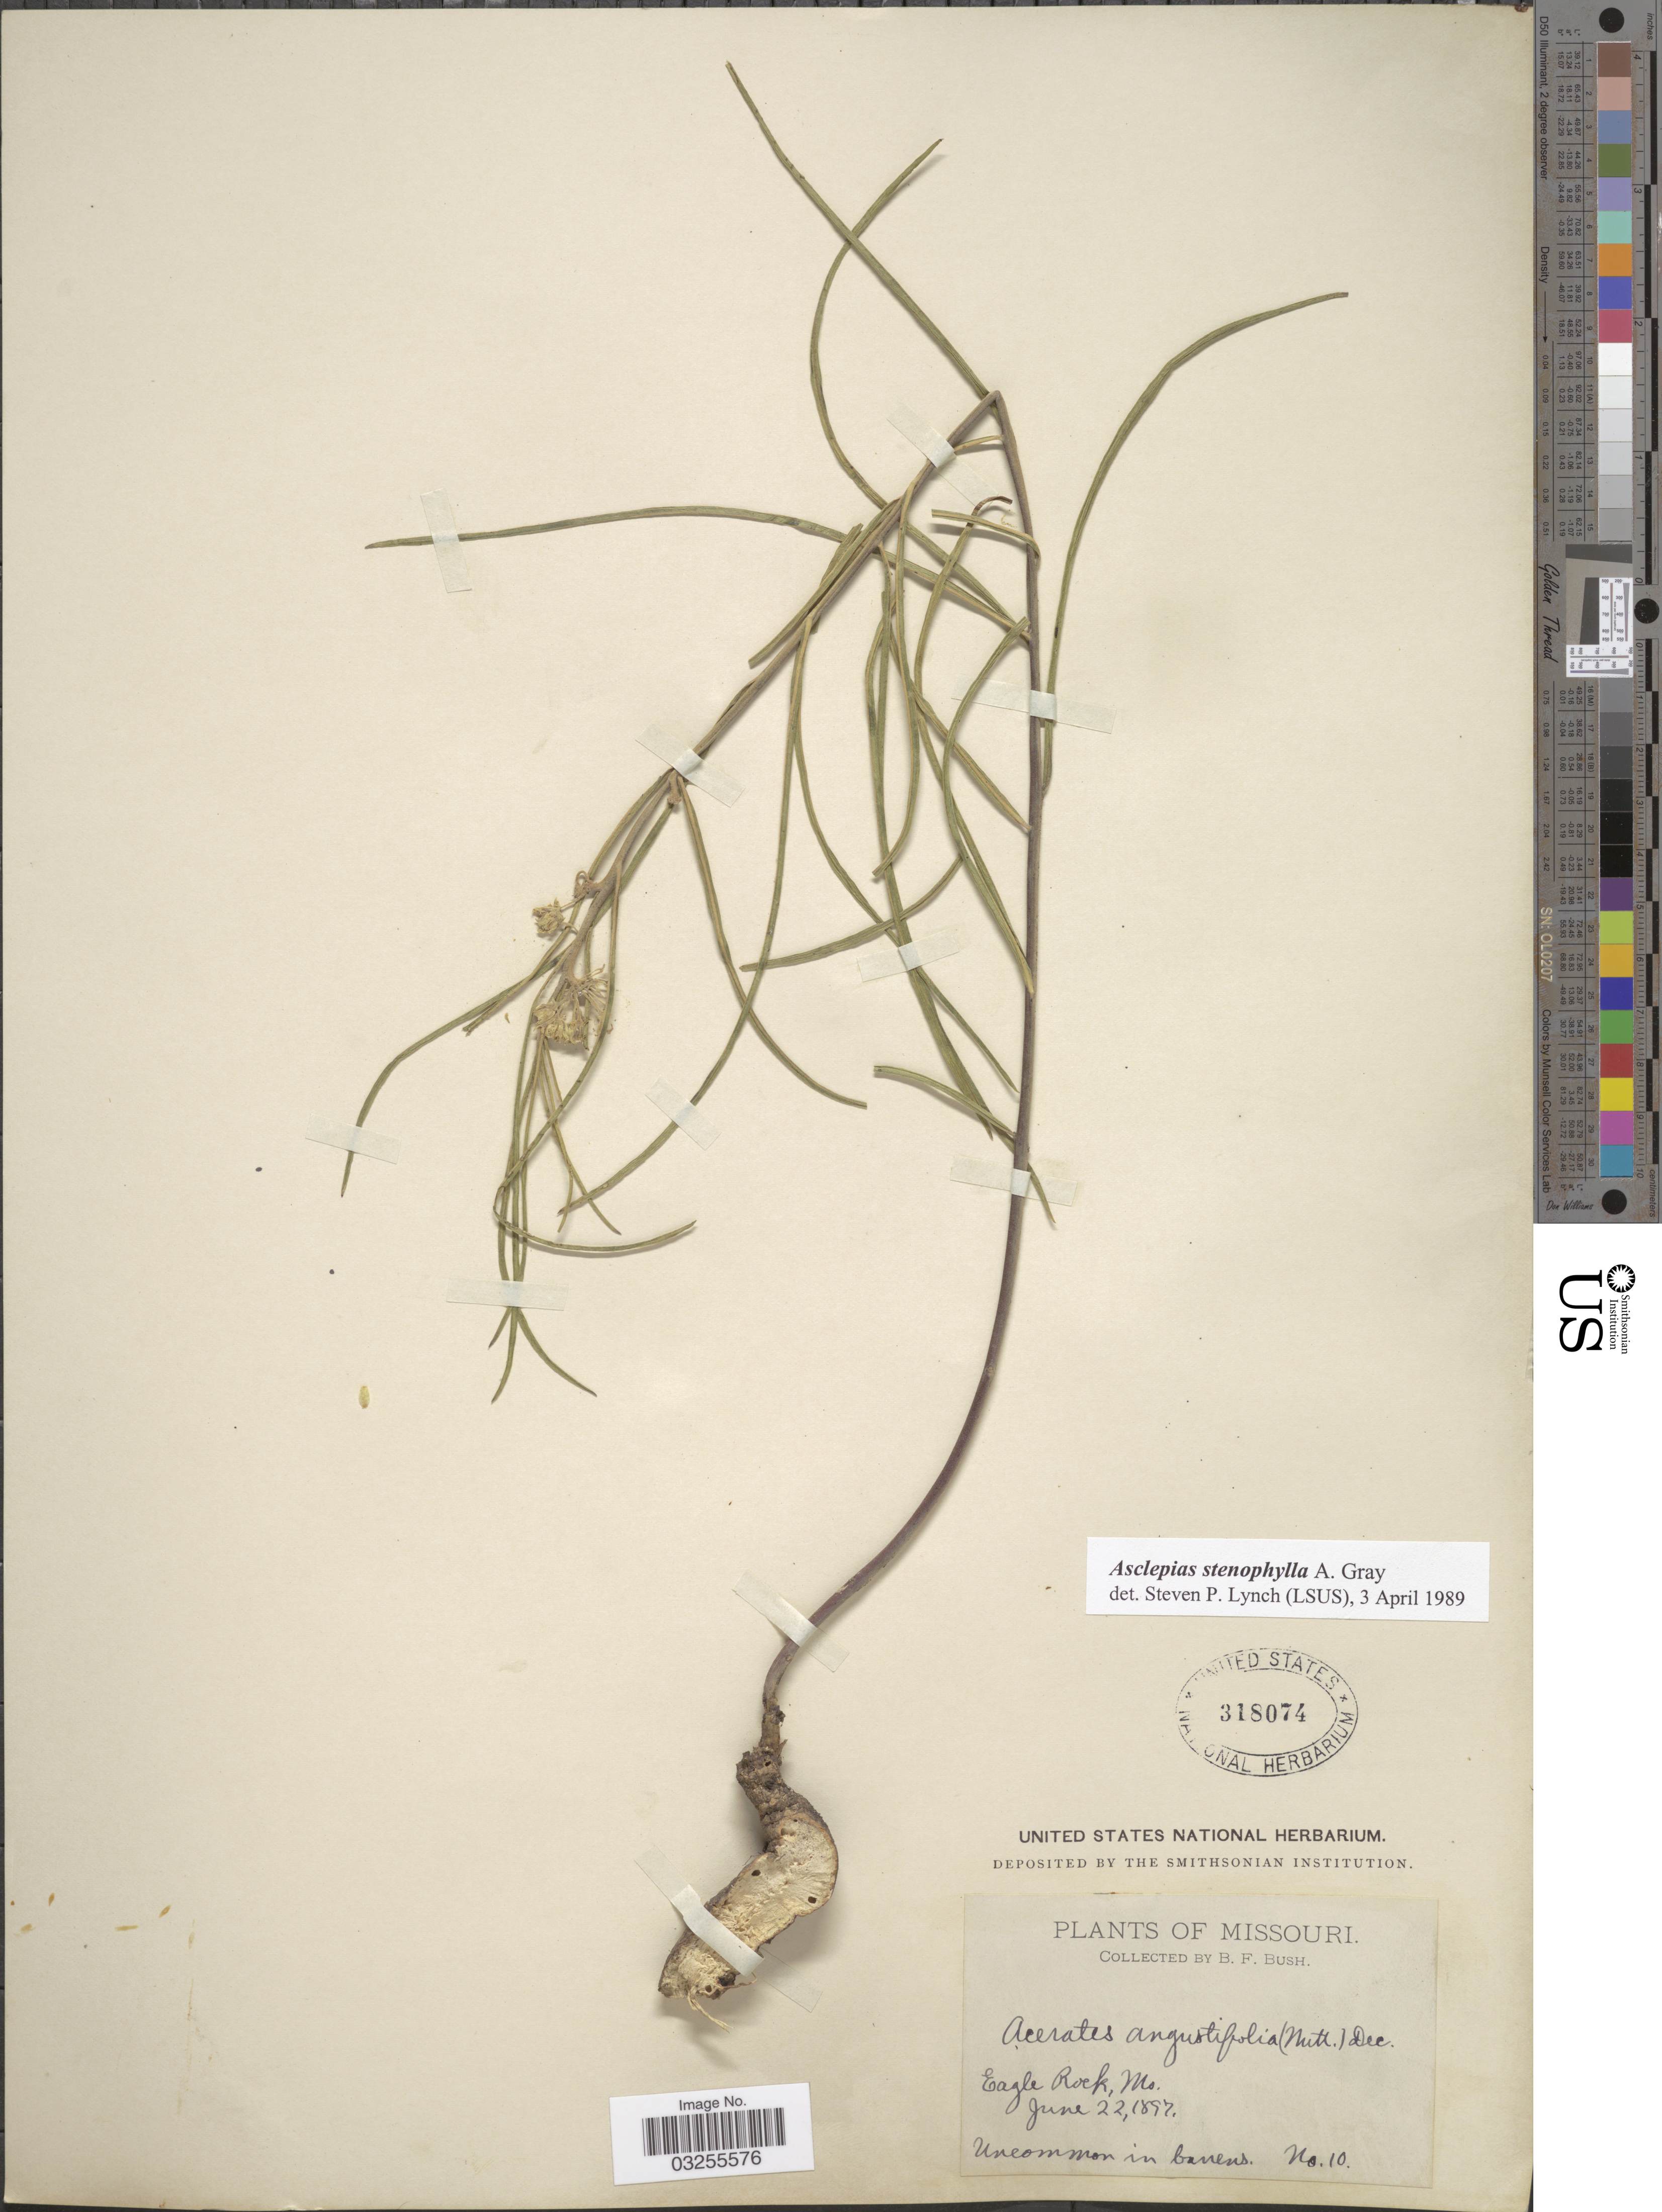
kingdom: Plantae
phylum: Tracheophyta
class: Magnoliopsida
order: Gentianales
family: Apocynaceae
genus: Asclepias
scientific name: Asclepias stenophylla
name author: A. Gray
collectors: B. F. Bush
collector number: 10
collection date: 1897-06-22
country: United States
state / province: Missouri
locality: Eagle Rock.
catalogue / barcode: US 318074